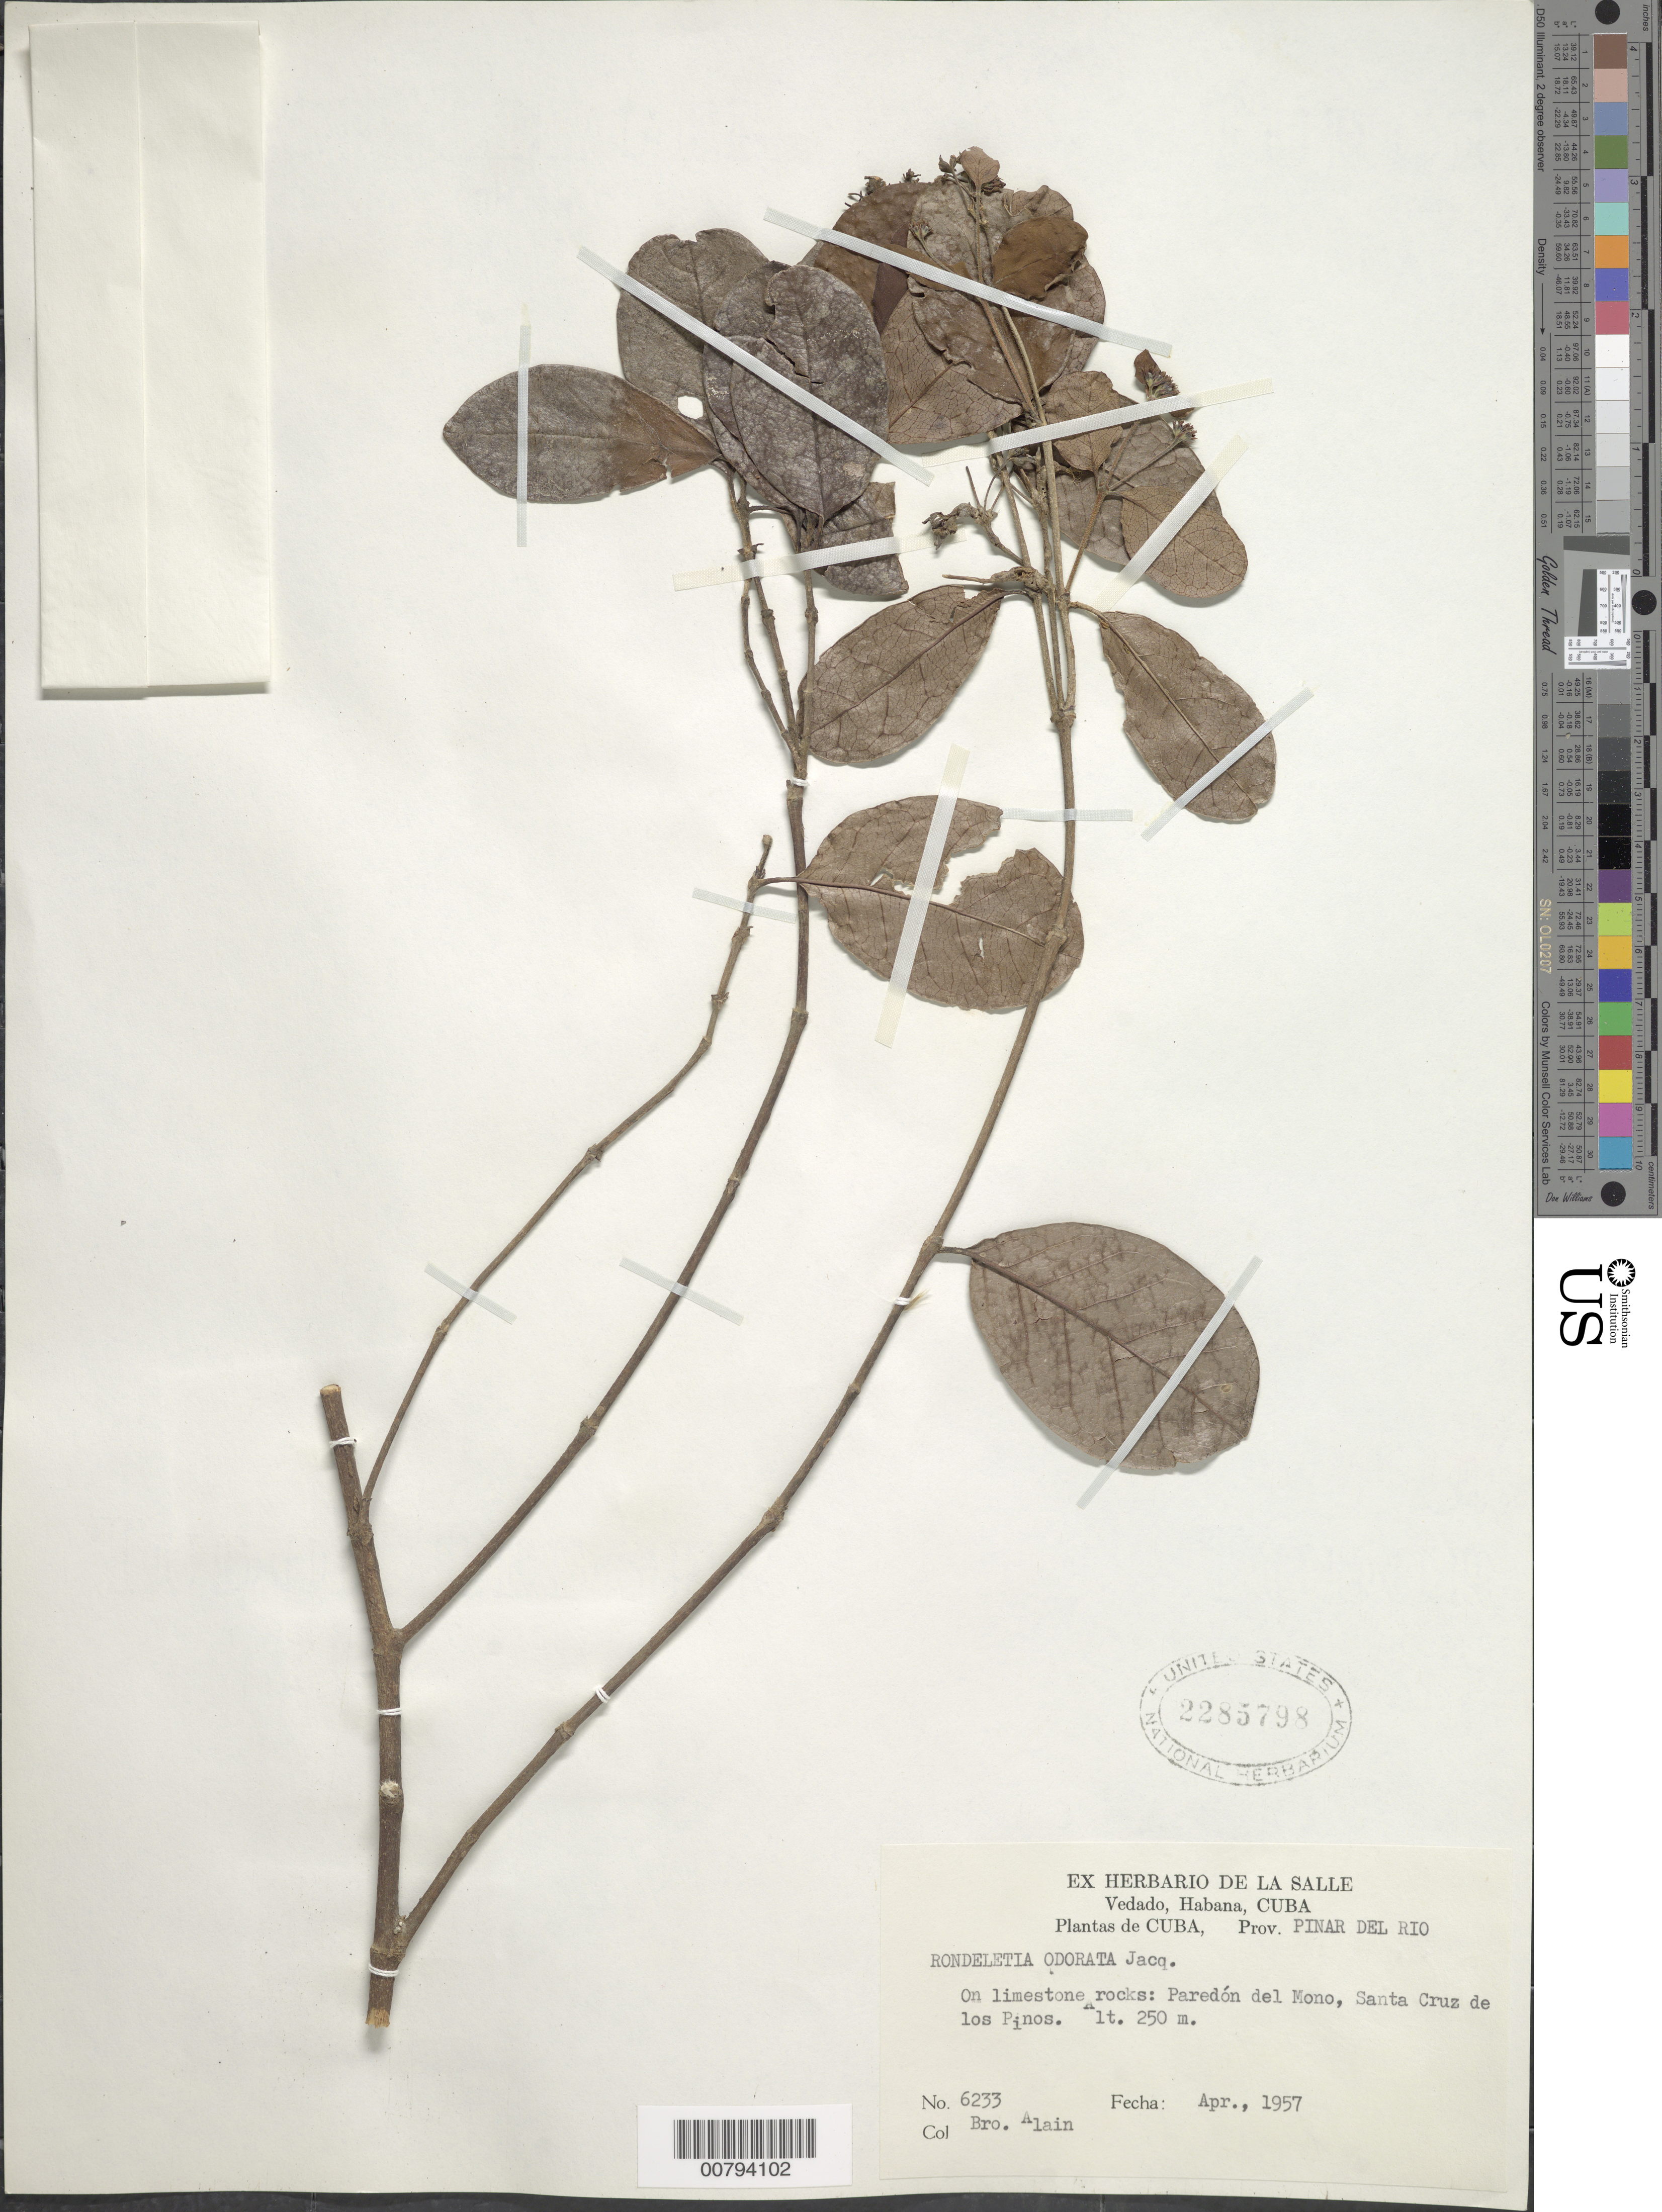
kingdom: Plantae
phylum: Tracheophyta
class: Magnoliopsida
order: Gentianales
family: Rubiaceae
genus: Rondeletia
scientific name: Rondeletia odorata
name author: Jacq.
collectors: A. H. Liogier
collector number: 6233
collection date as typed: Apr 1957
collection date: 1957-04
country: Cuba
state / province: Pinar del Río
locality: Paredon del Mono, Santa Cruz de los Pinos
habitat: On limestone rocks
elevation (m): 250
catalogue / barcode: US 2285798